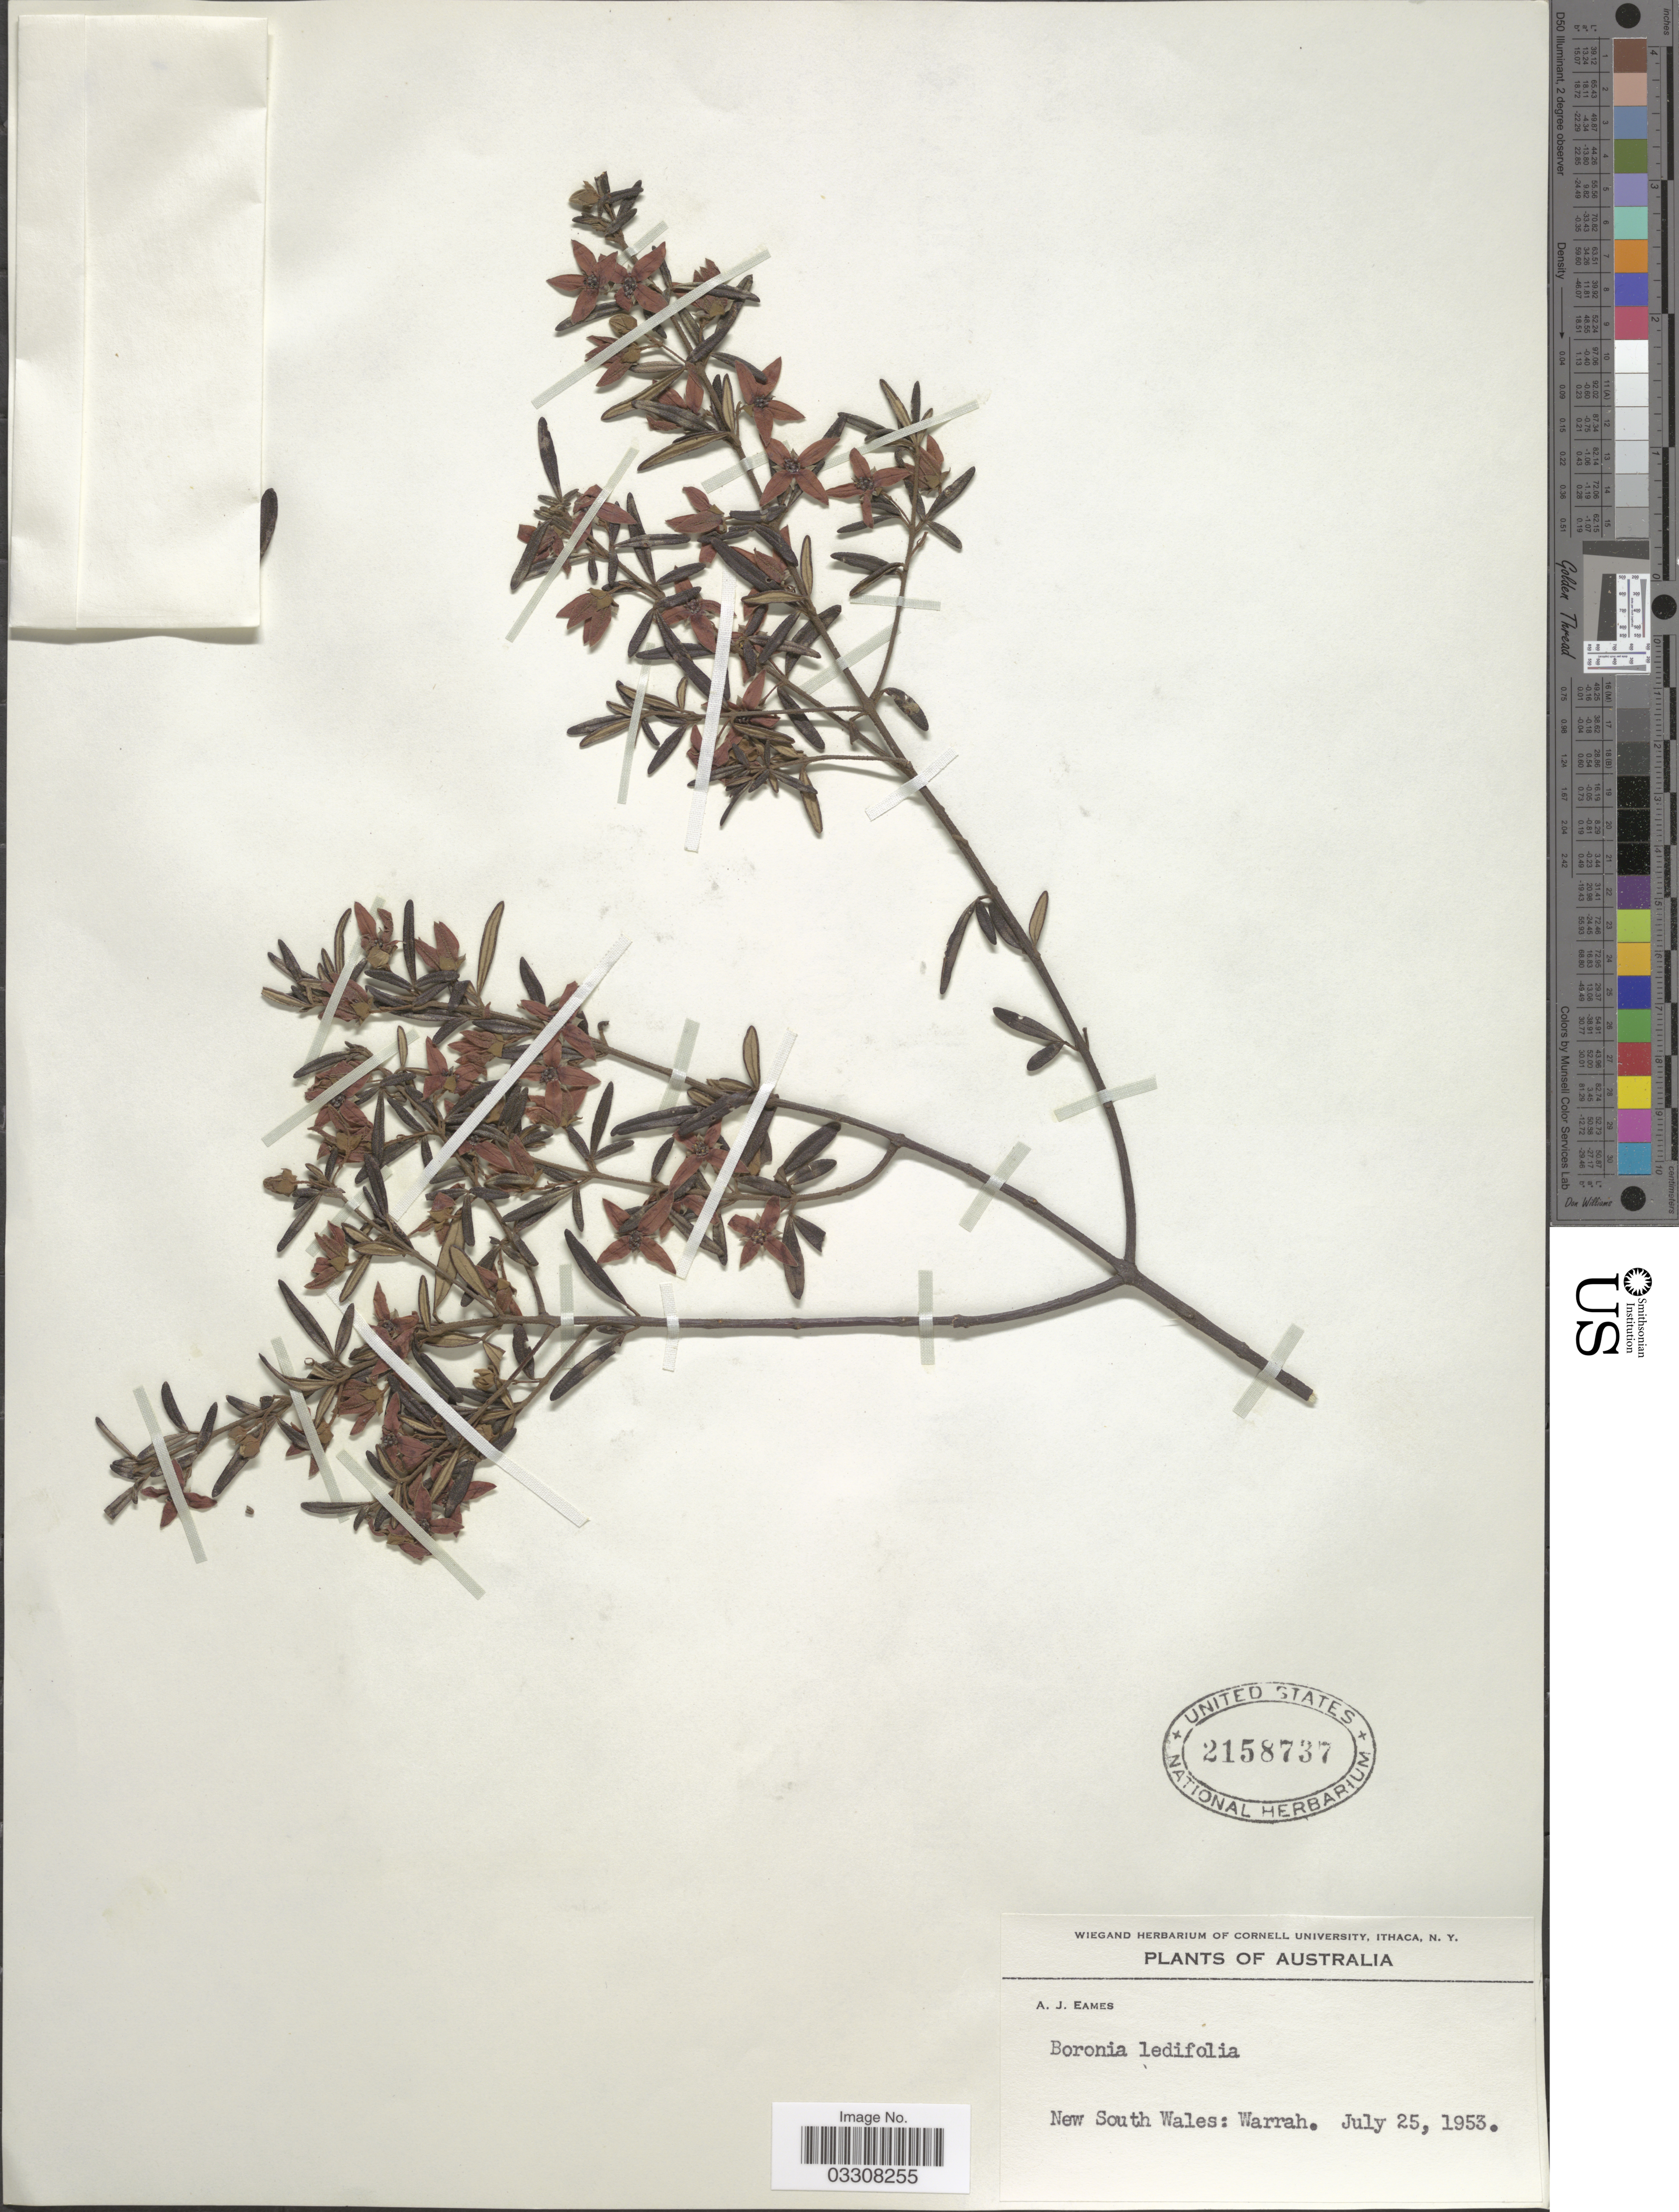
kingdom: Plantae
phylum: Tracheophyta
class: Magnoliopsida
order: Sapindales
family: Rutaceae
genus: Boronia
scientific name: Boronia ledifolia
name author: (Vent.) DC.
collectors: A. J. Eames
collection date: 1953-07-25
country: Australia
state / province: New South Wales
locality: Warrah.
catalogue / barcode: US 2158737